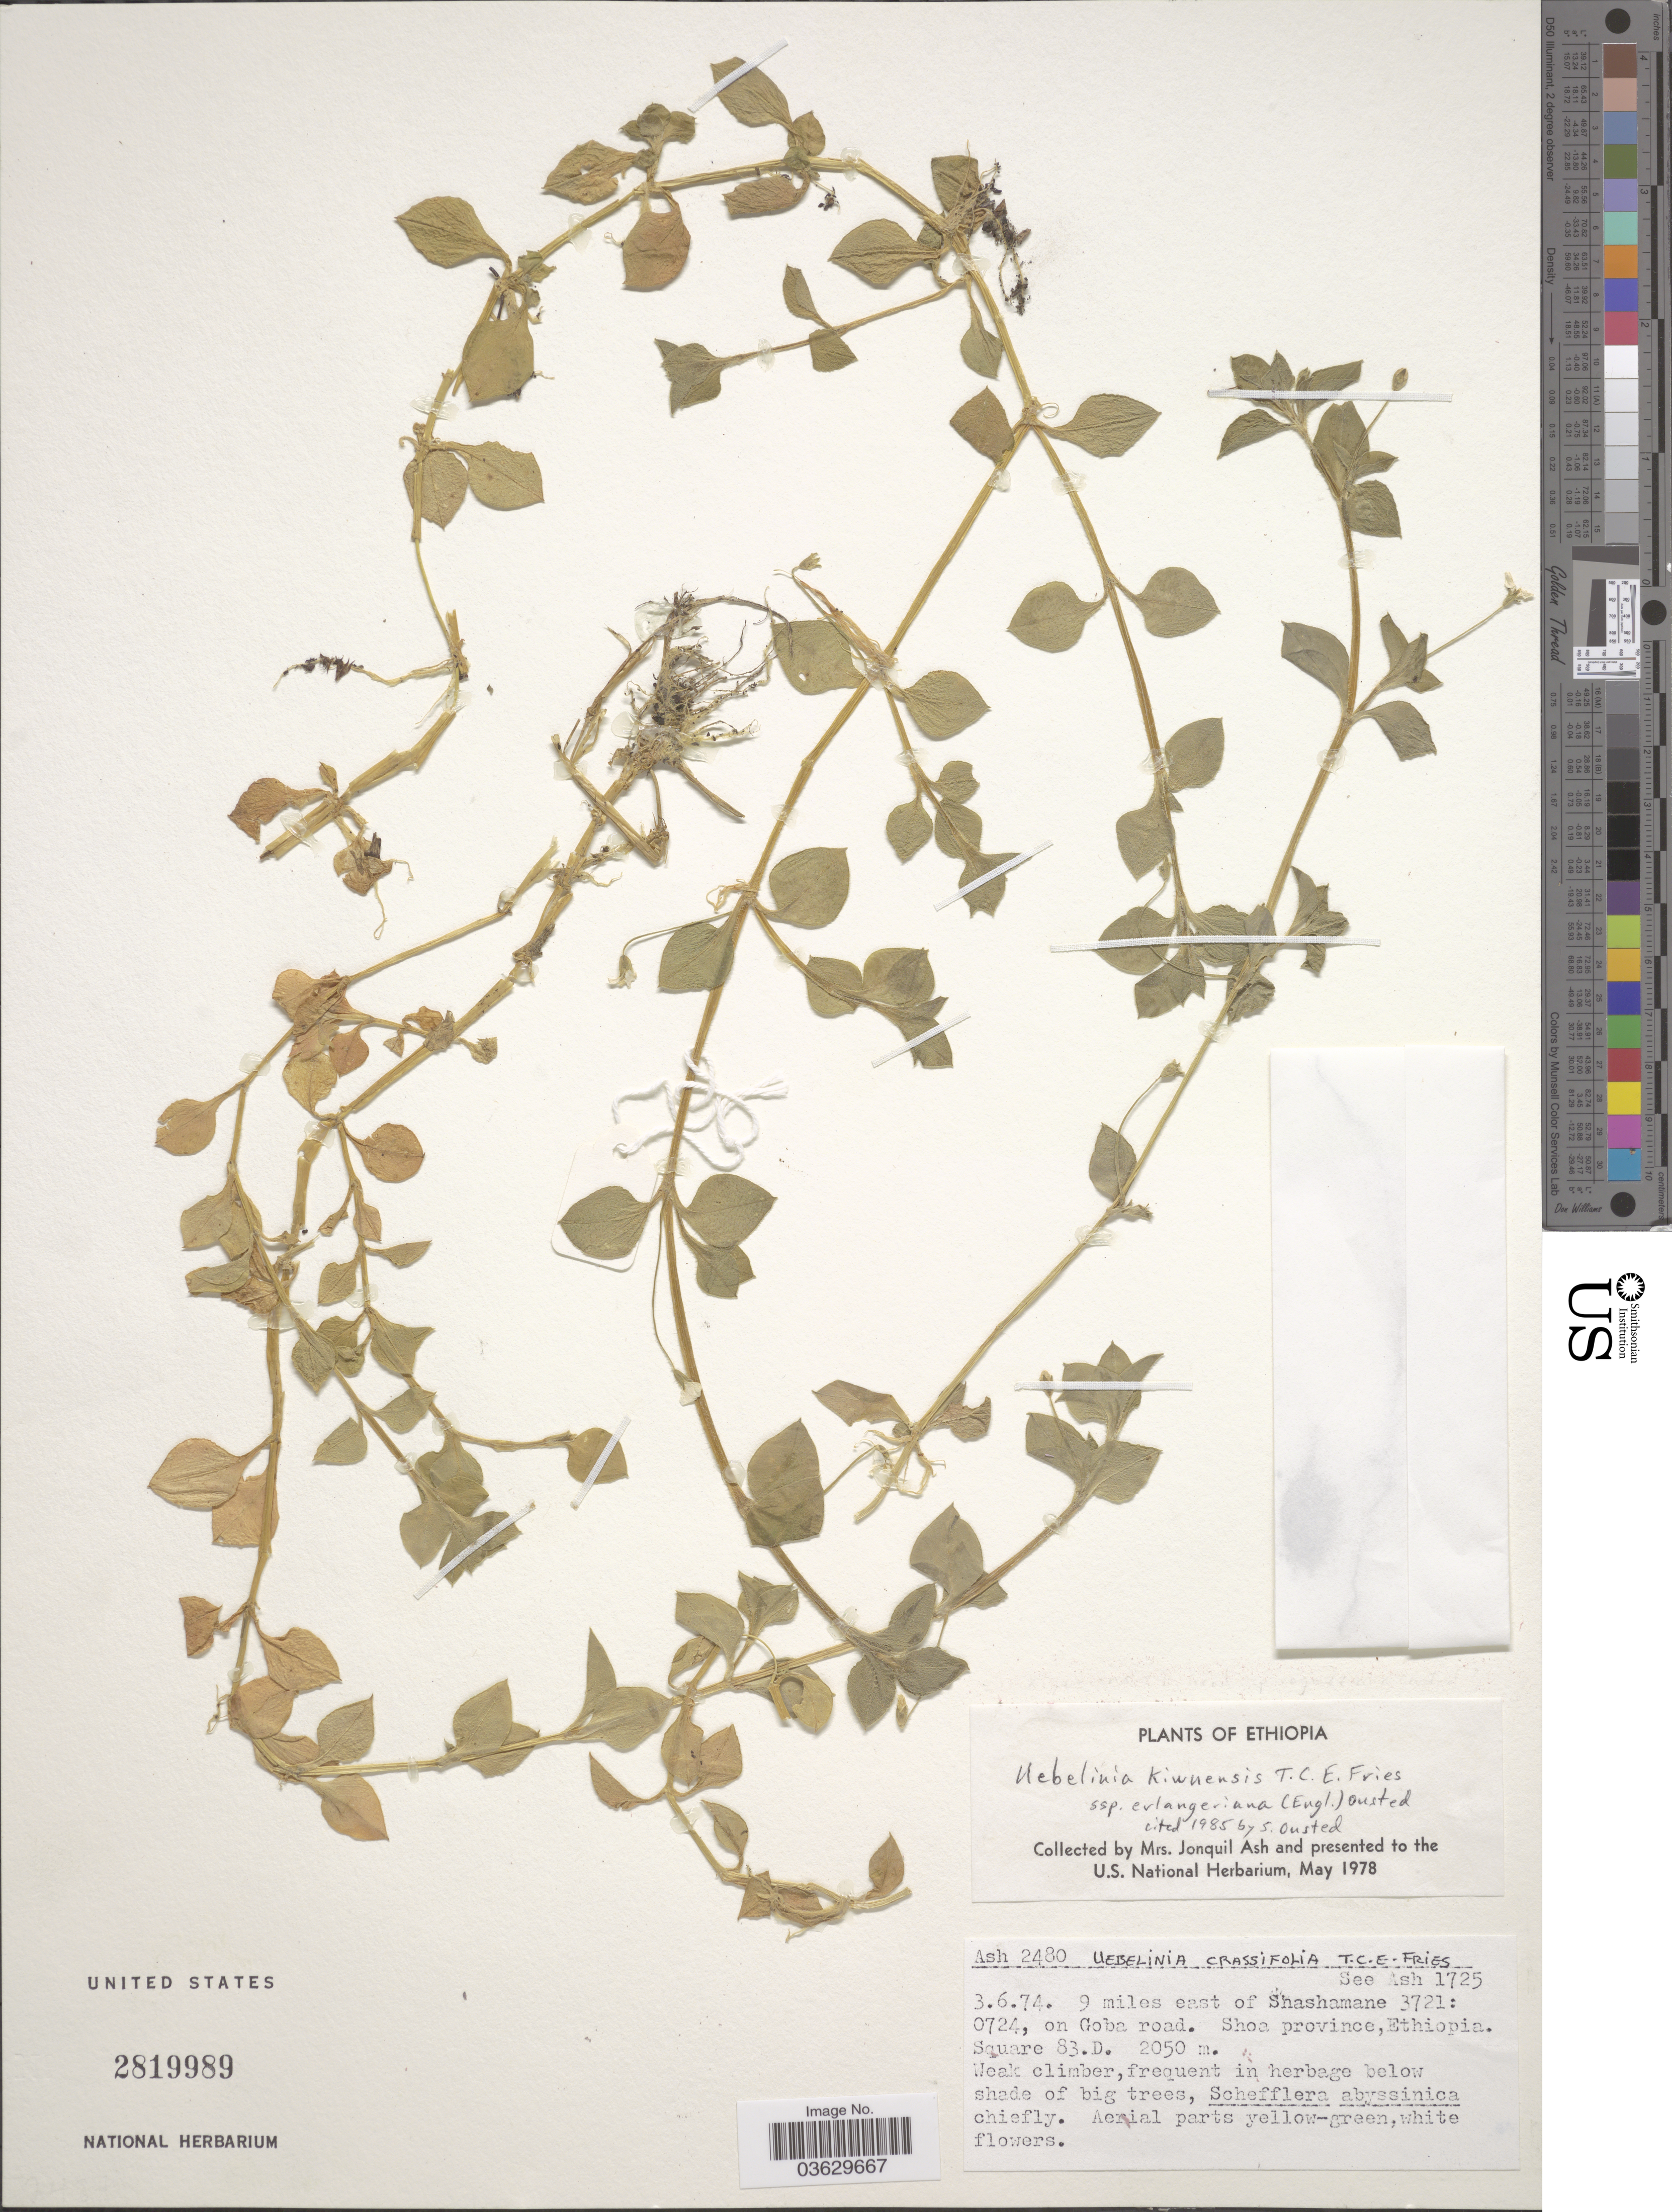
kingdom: Plantae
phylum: Tracheophyta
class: Magnoliopsida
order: Caryophyllales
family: Caryophyllaceae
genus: Silene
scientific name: Silene kiwuensis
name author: (T.C.E. Fr.) F. Jafari et al.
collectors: J. Ash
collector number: Ash 2480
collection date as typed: Transcribed d/m/y: 3/6/74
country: Ethiopia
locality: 9 miles east of Shashamane 3721: 0724, on Goba road. Shoa province. Square 83.D.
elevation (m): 2050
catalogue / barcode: US 2819989